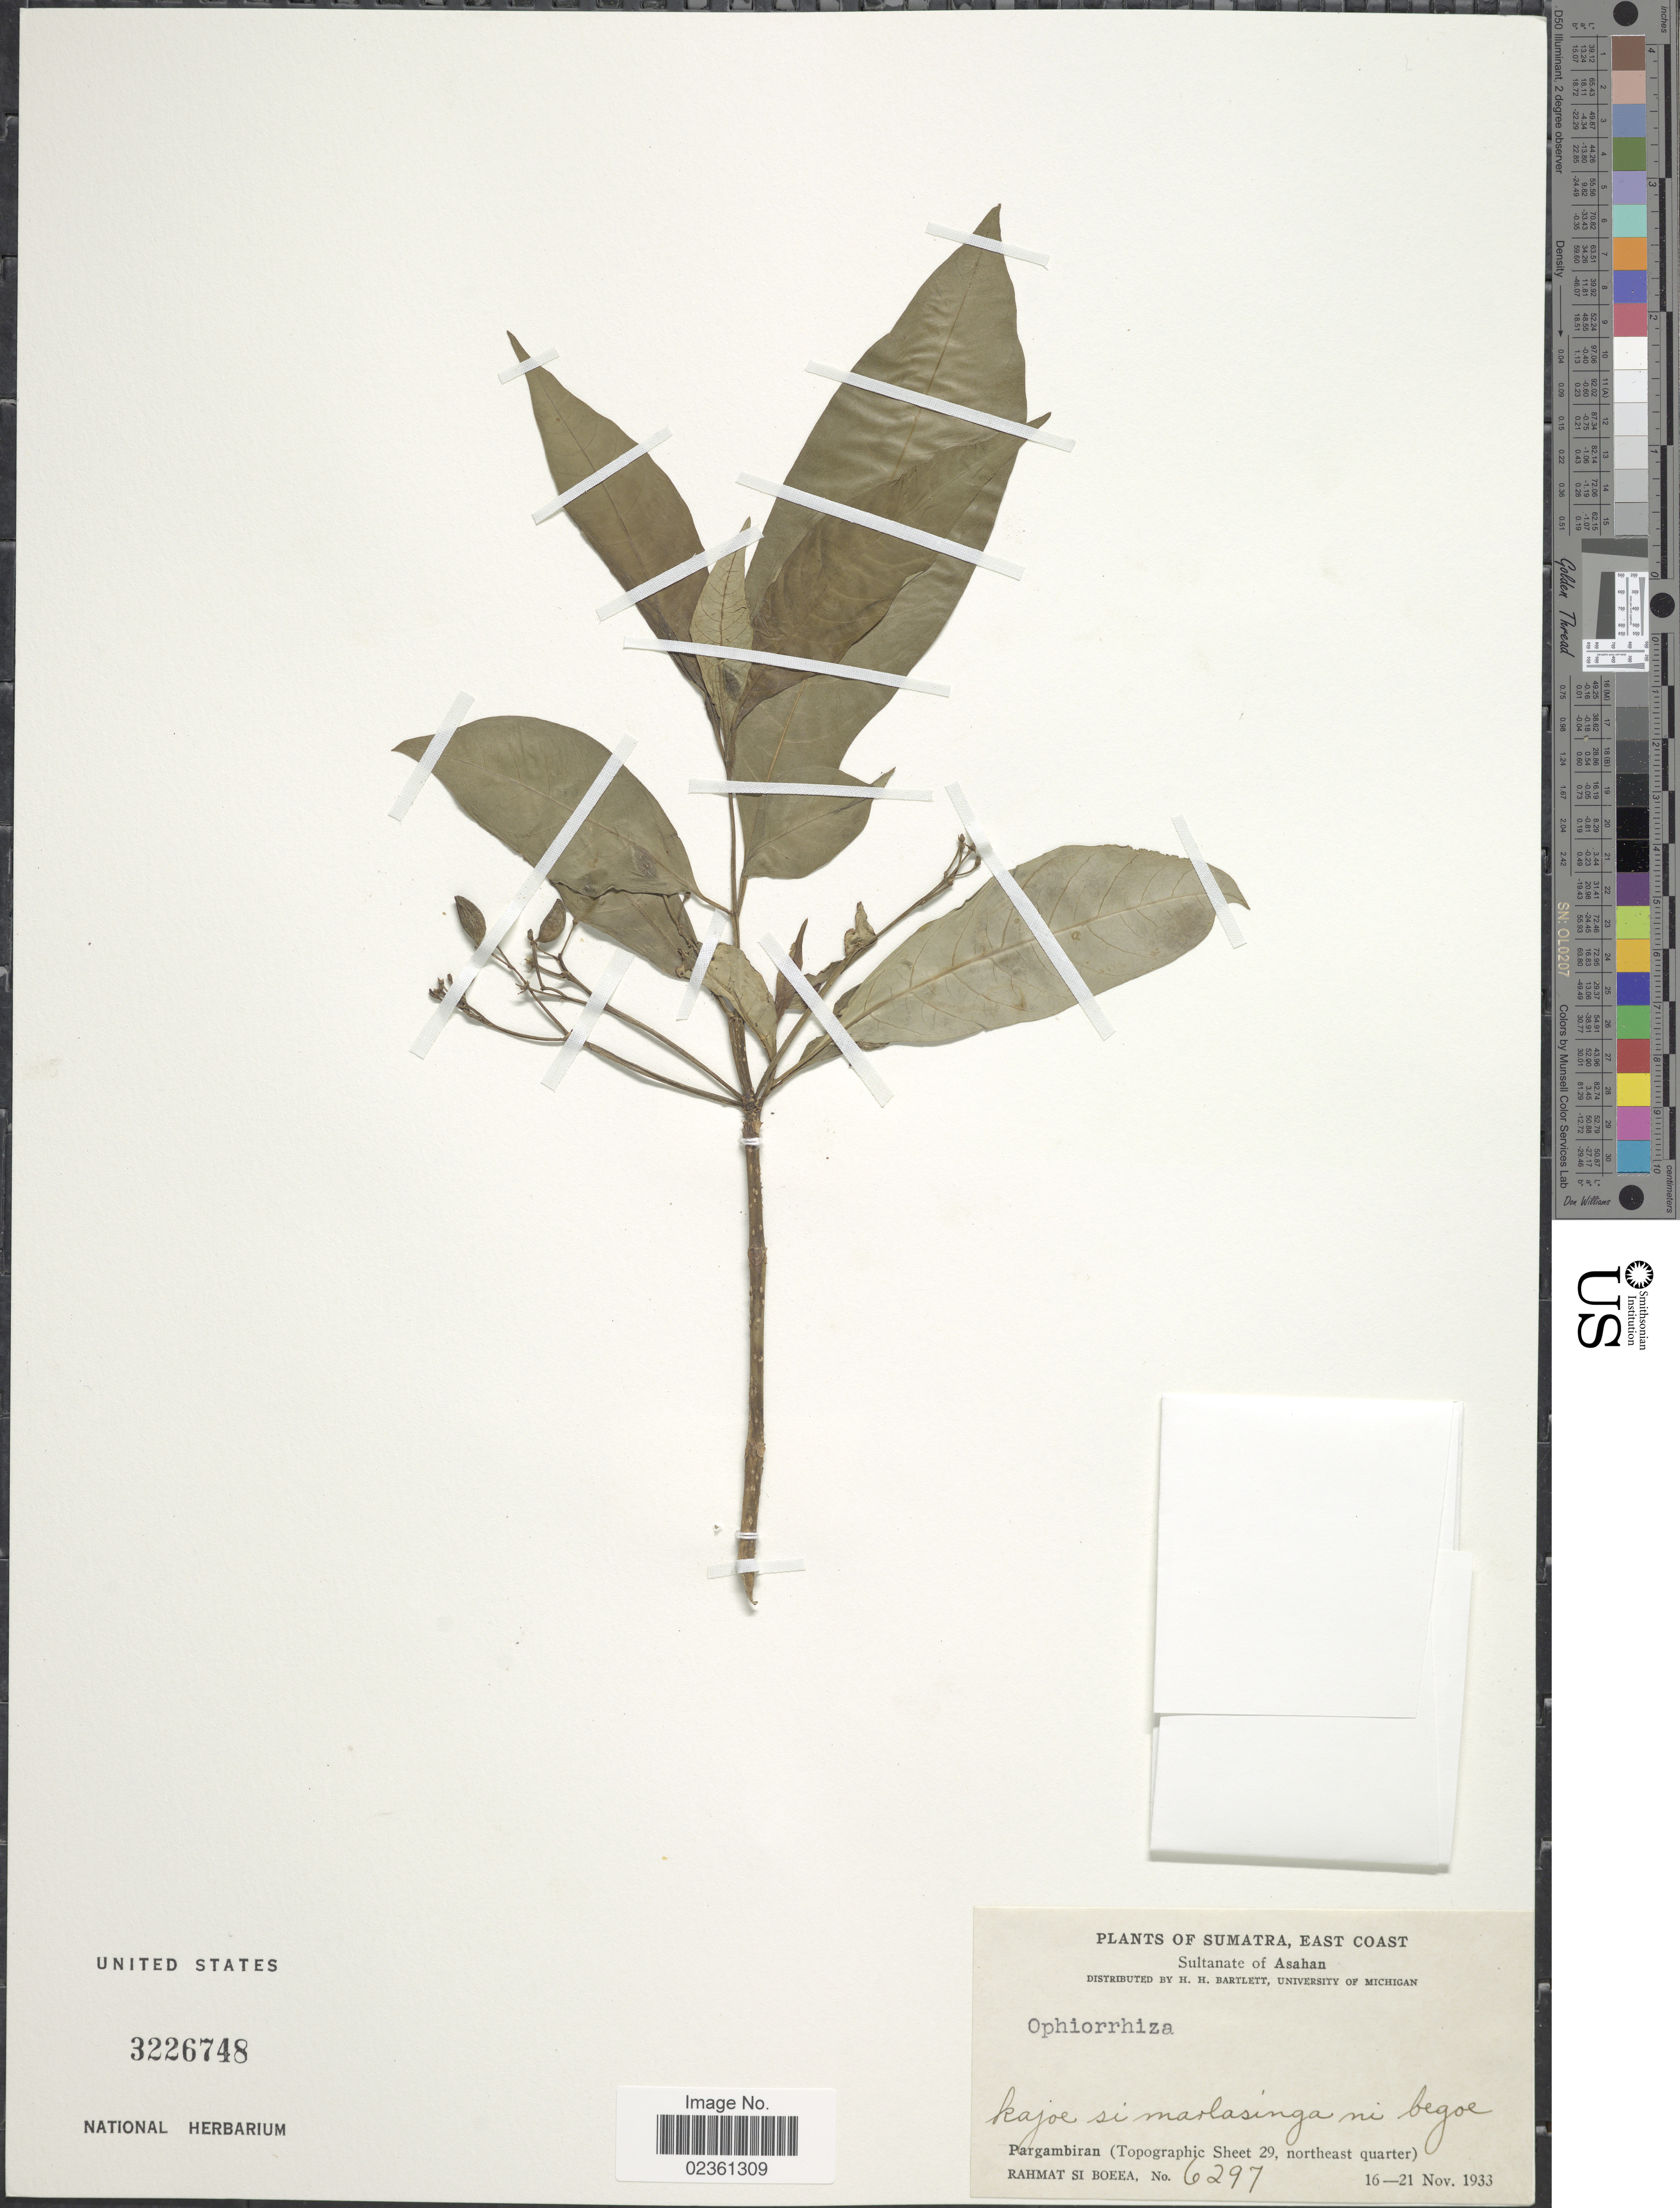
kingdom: Plantae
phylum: Tracheophyta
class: Magnoliopsida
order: Gentianales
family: Rubiaceae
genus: Ophiorrhiza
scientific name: Ophiorrhiza sp.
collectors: Rahmat Si Boeea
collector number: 6297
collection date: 1933-11-16/1933-11-21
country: Indonesia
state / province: Sumatra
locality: East Coast, Sultanate of Asahan, Pargarmbiran (Topographic Sheet 29, northeast quarter).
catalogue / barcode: US 3226748